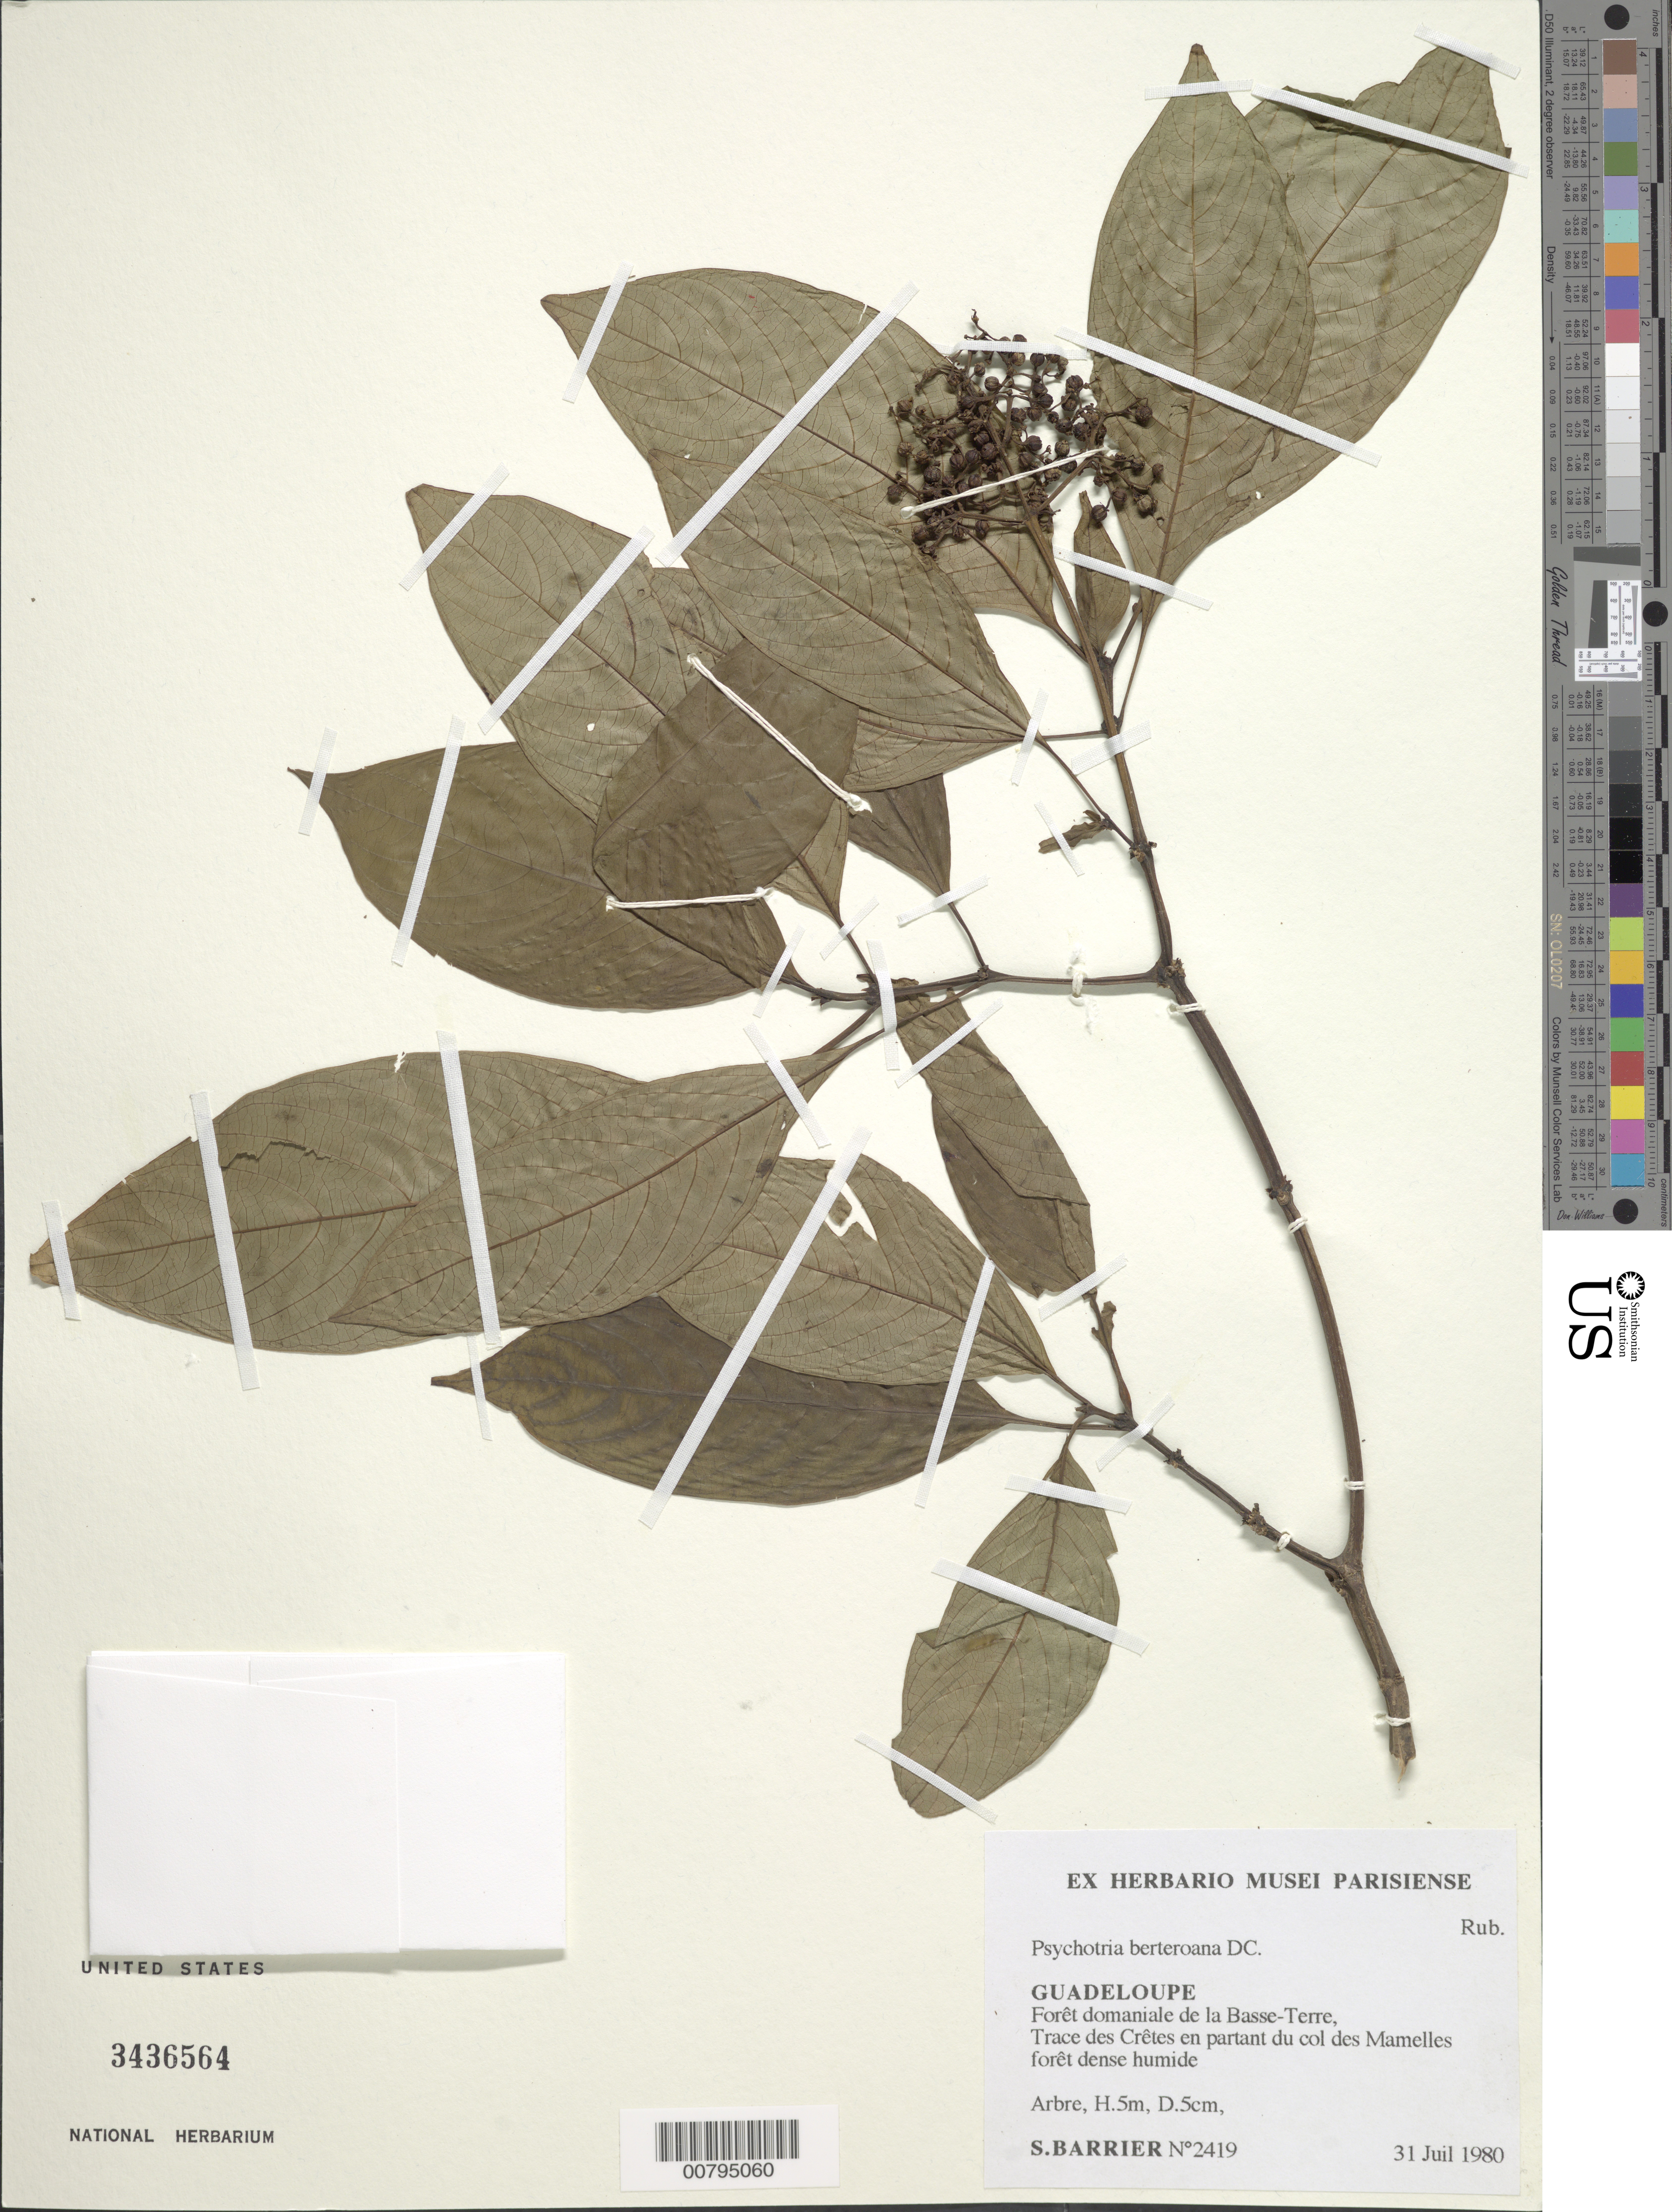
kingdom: Plantae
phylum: Tracheophyta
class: Magnoliopsida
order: Gentianales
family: Rubiaceae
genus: Psychotria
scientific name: Psychotria berteroana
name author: DC.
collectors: S. Barrier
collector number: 2419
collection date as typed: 31 Jul 1980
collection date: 1980-07-31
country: Guadeloupe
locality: Foret domaniale de la Basse-Terre,Trace des Cretes en partant du col des Mamelles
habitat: Forest dense humide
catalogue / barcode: US 3436564